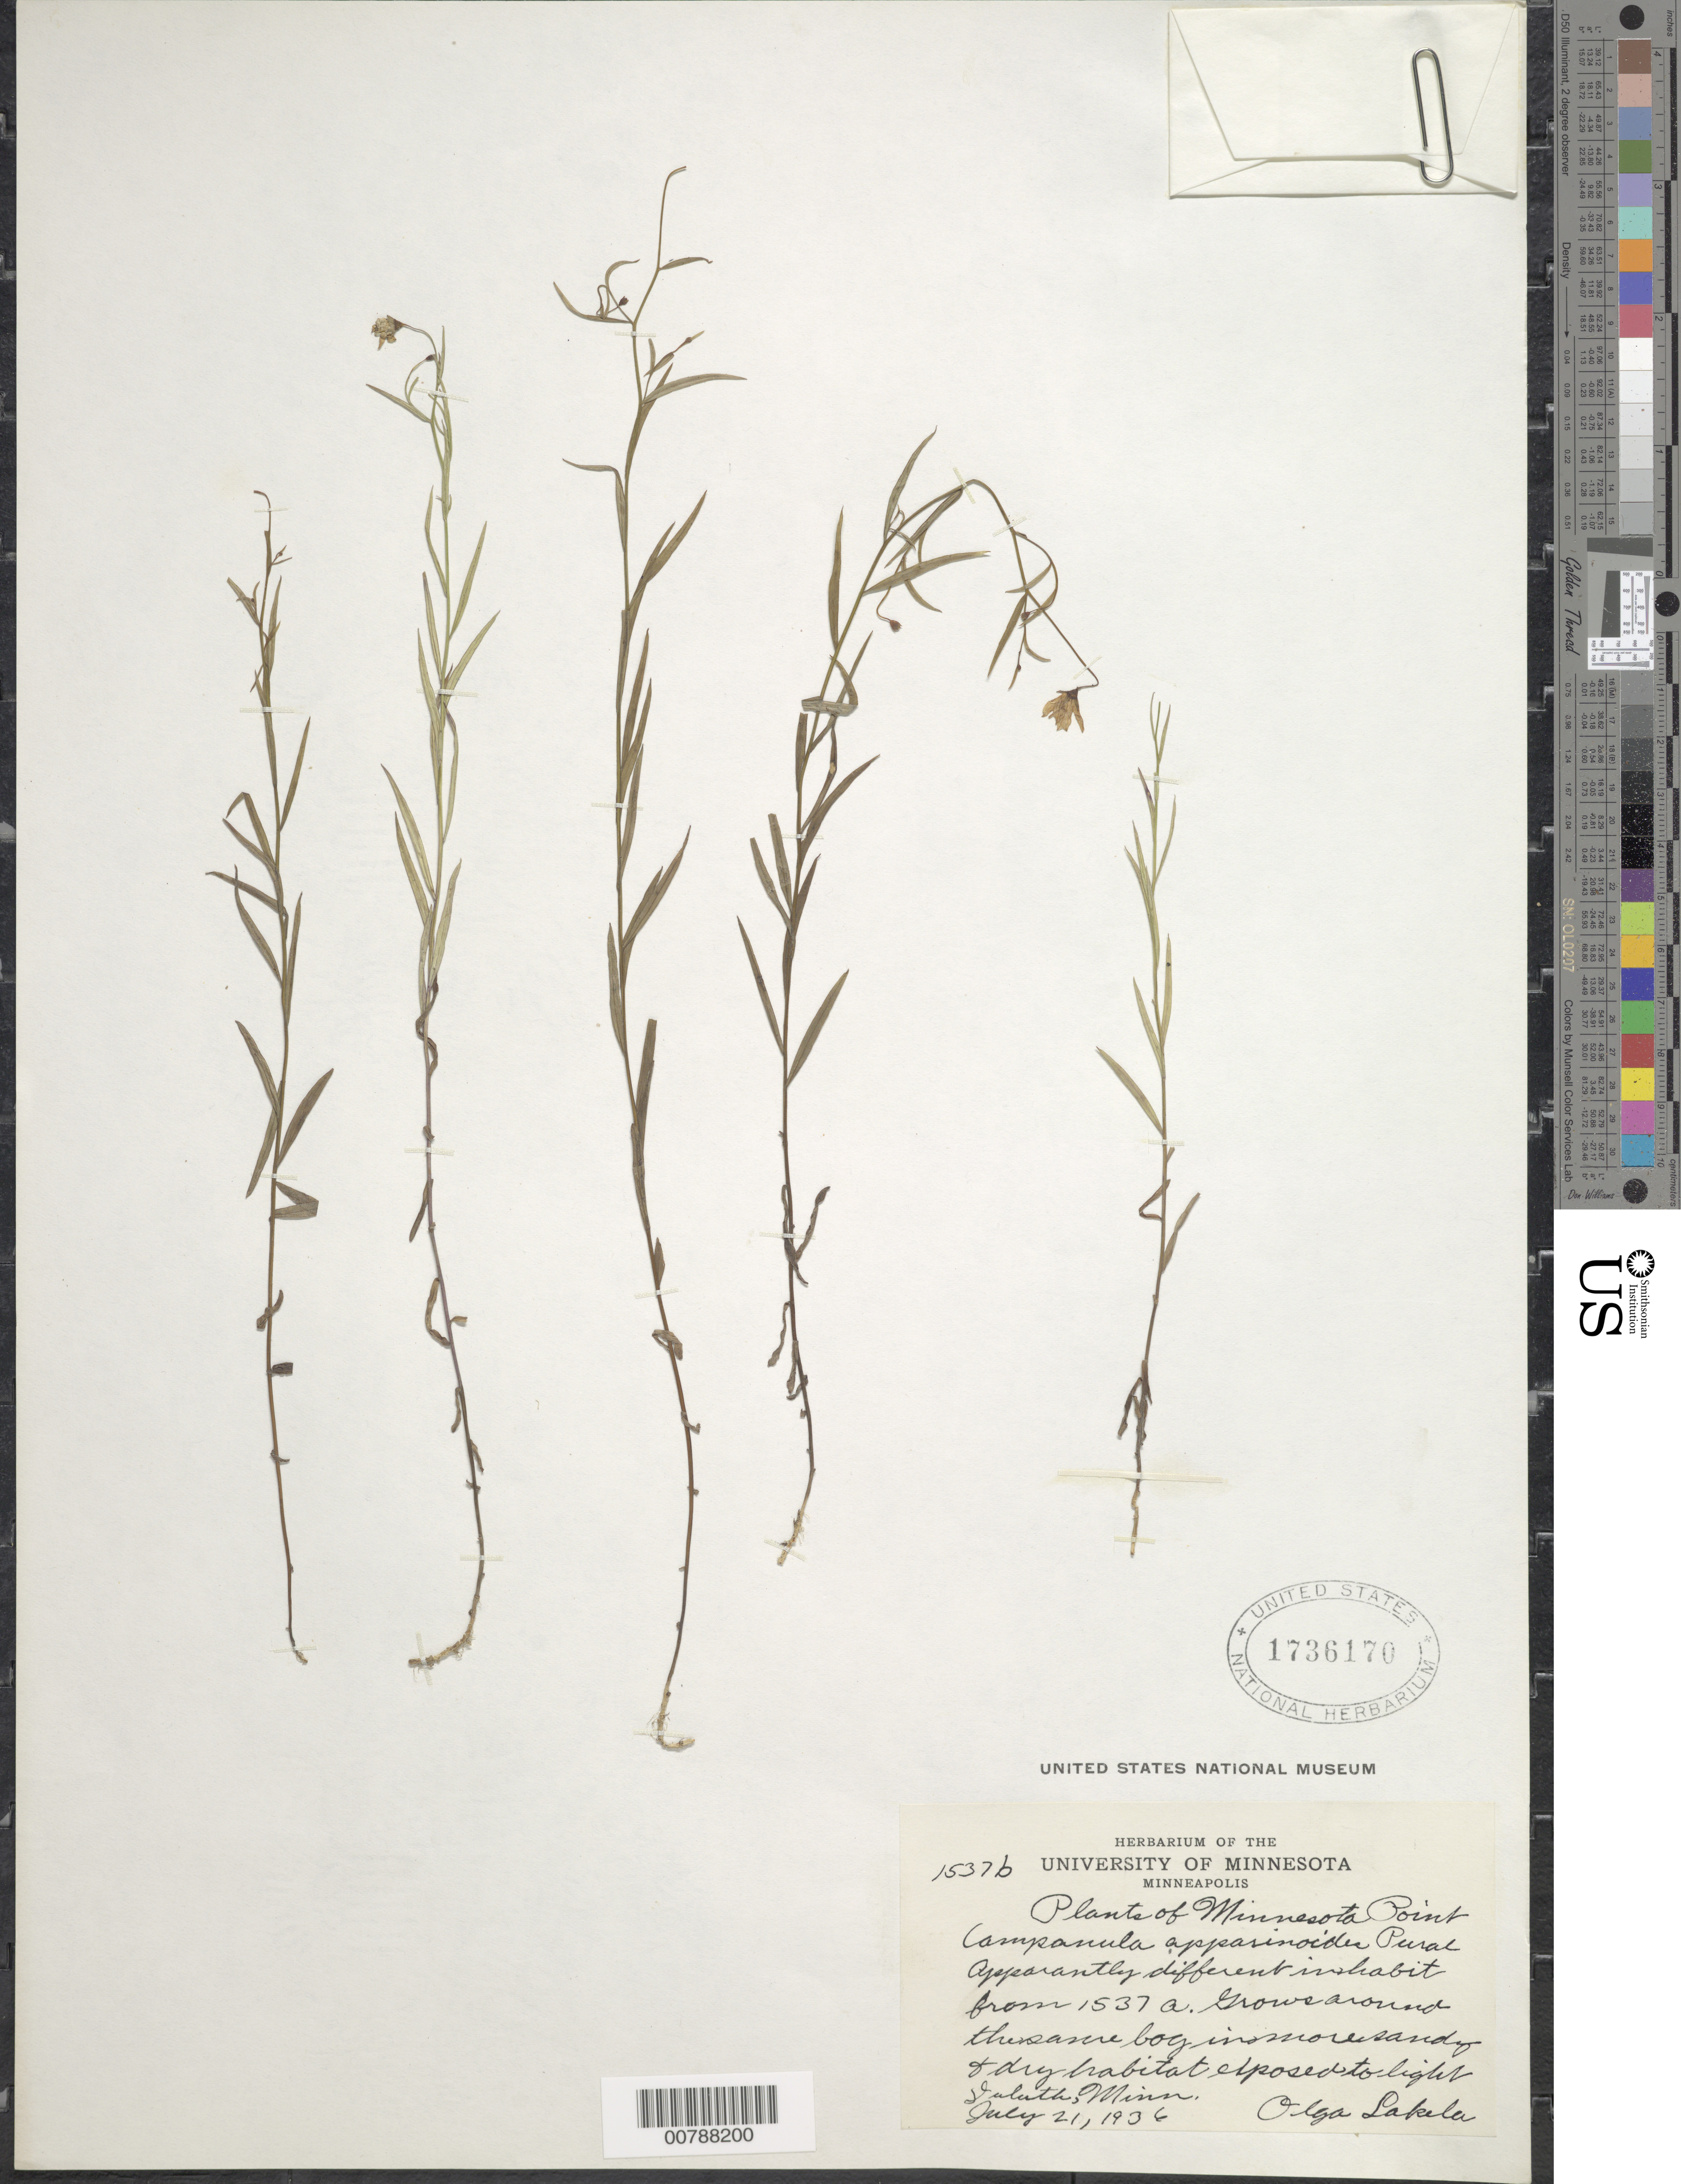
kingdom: Plantae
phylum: Tracheophyta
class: Magnoliopsida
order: Asterales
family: Campanulaceae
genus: Campanula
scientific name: Campanula aparinoides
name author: Pursh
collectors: O. K. Lakela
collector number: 1537b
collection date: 1936-07-21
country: United States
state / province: Minnesota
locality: Duluth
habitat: Bog in sandy and dry habitat exposed to light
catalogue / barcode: US 1736170